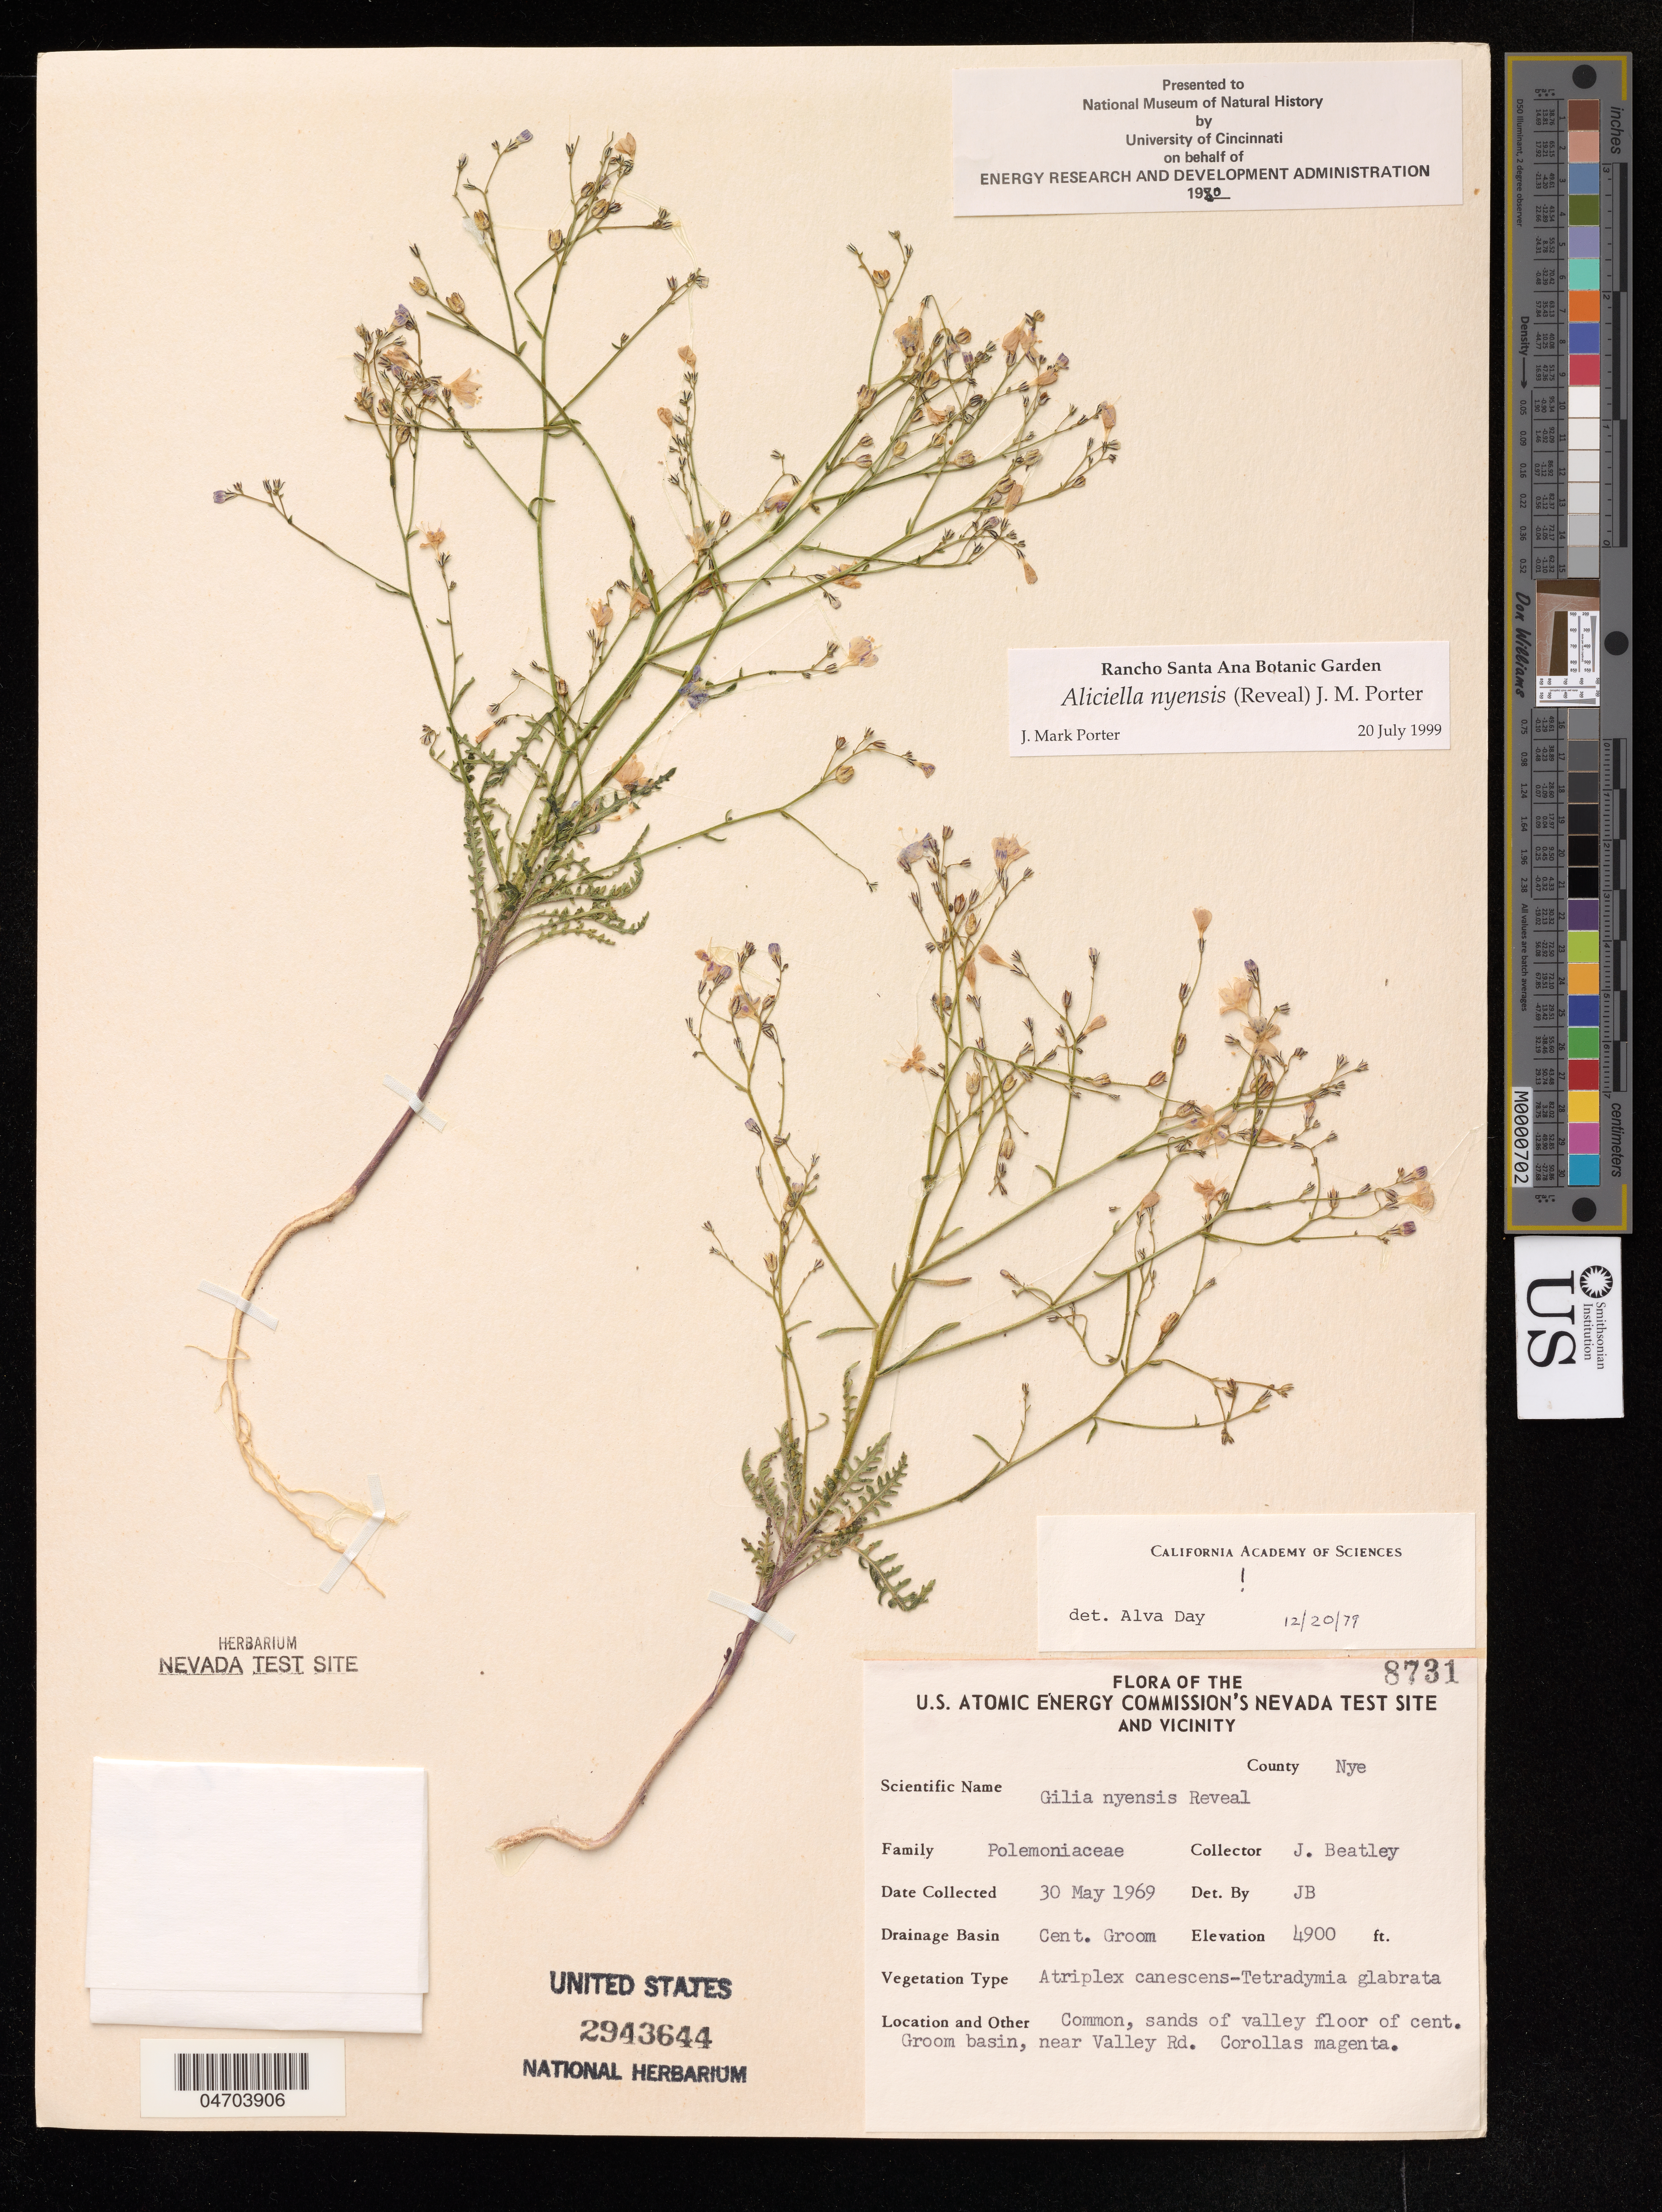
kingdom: Plantae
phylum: Tracheophyta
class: Magnoliopsida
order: Ericales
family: Polemoniaceae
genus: Aliciella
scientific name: Aliciella nyensis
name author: (Reveal) J.M. Porter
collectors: J. Beatley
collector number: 8731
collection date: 1969-05-30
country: United States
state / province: Nevada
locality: Nye, near Valley rd.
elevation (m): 1494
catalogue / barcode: US 2943644